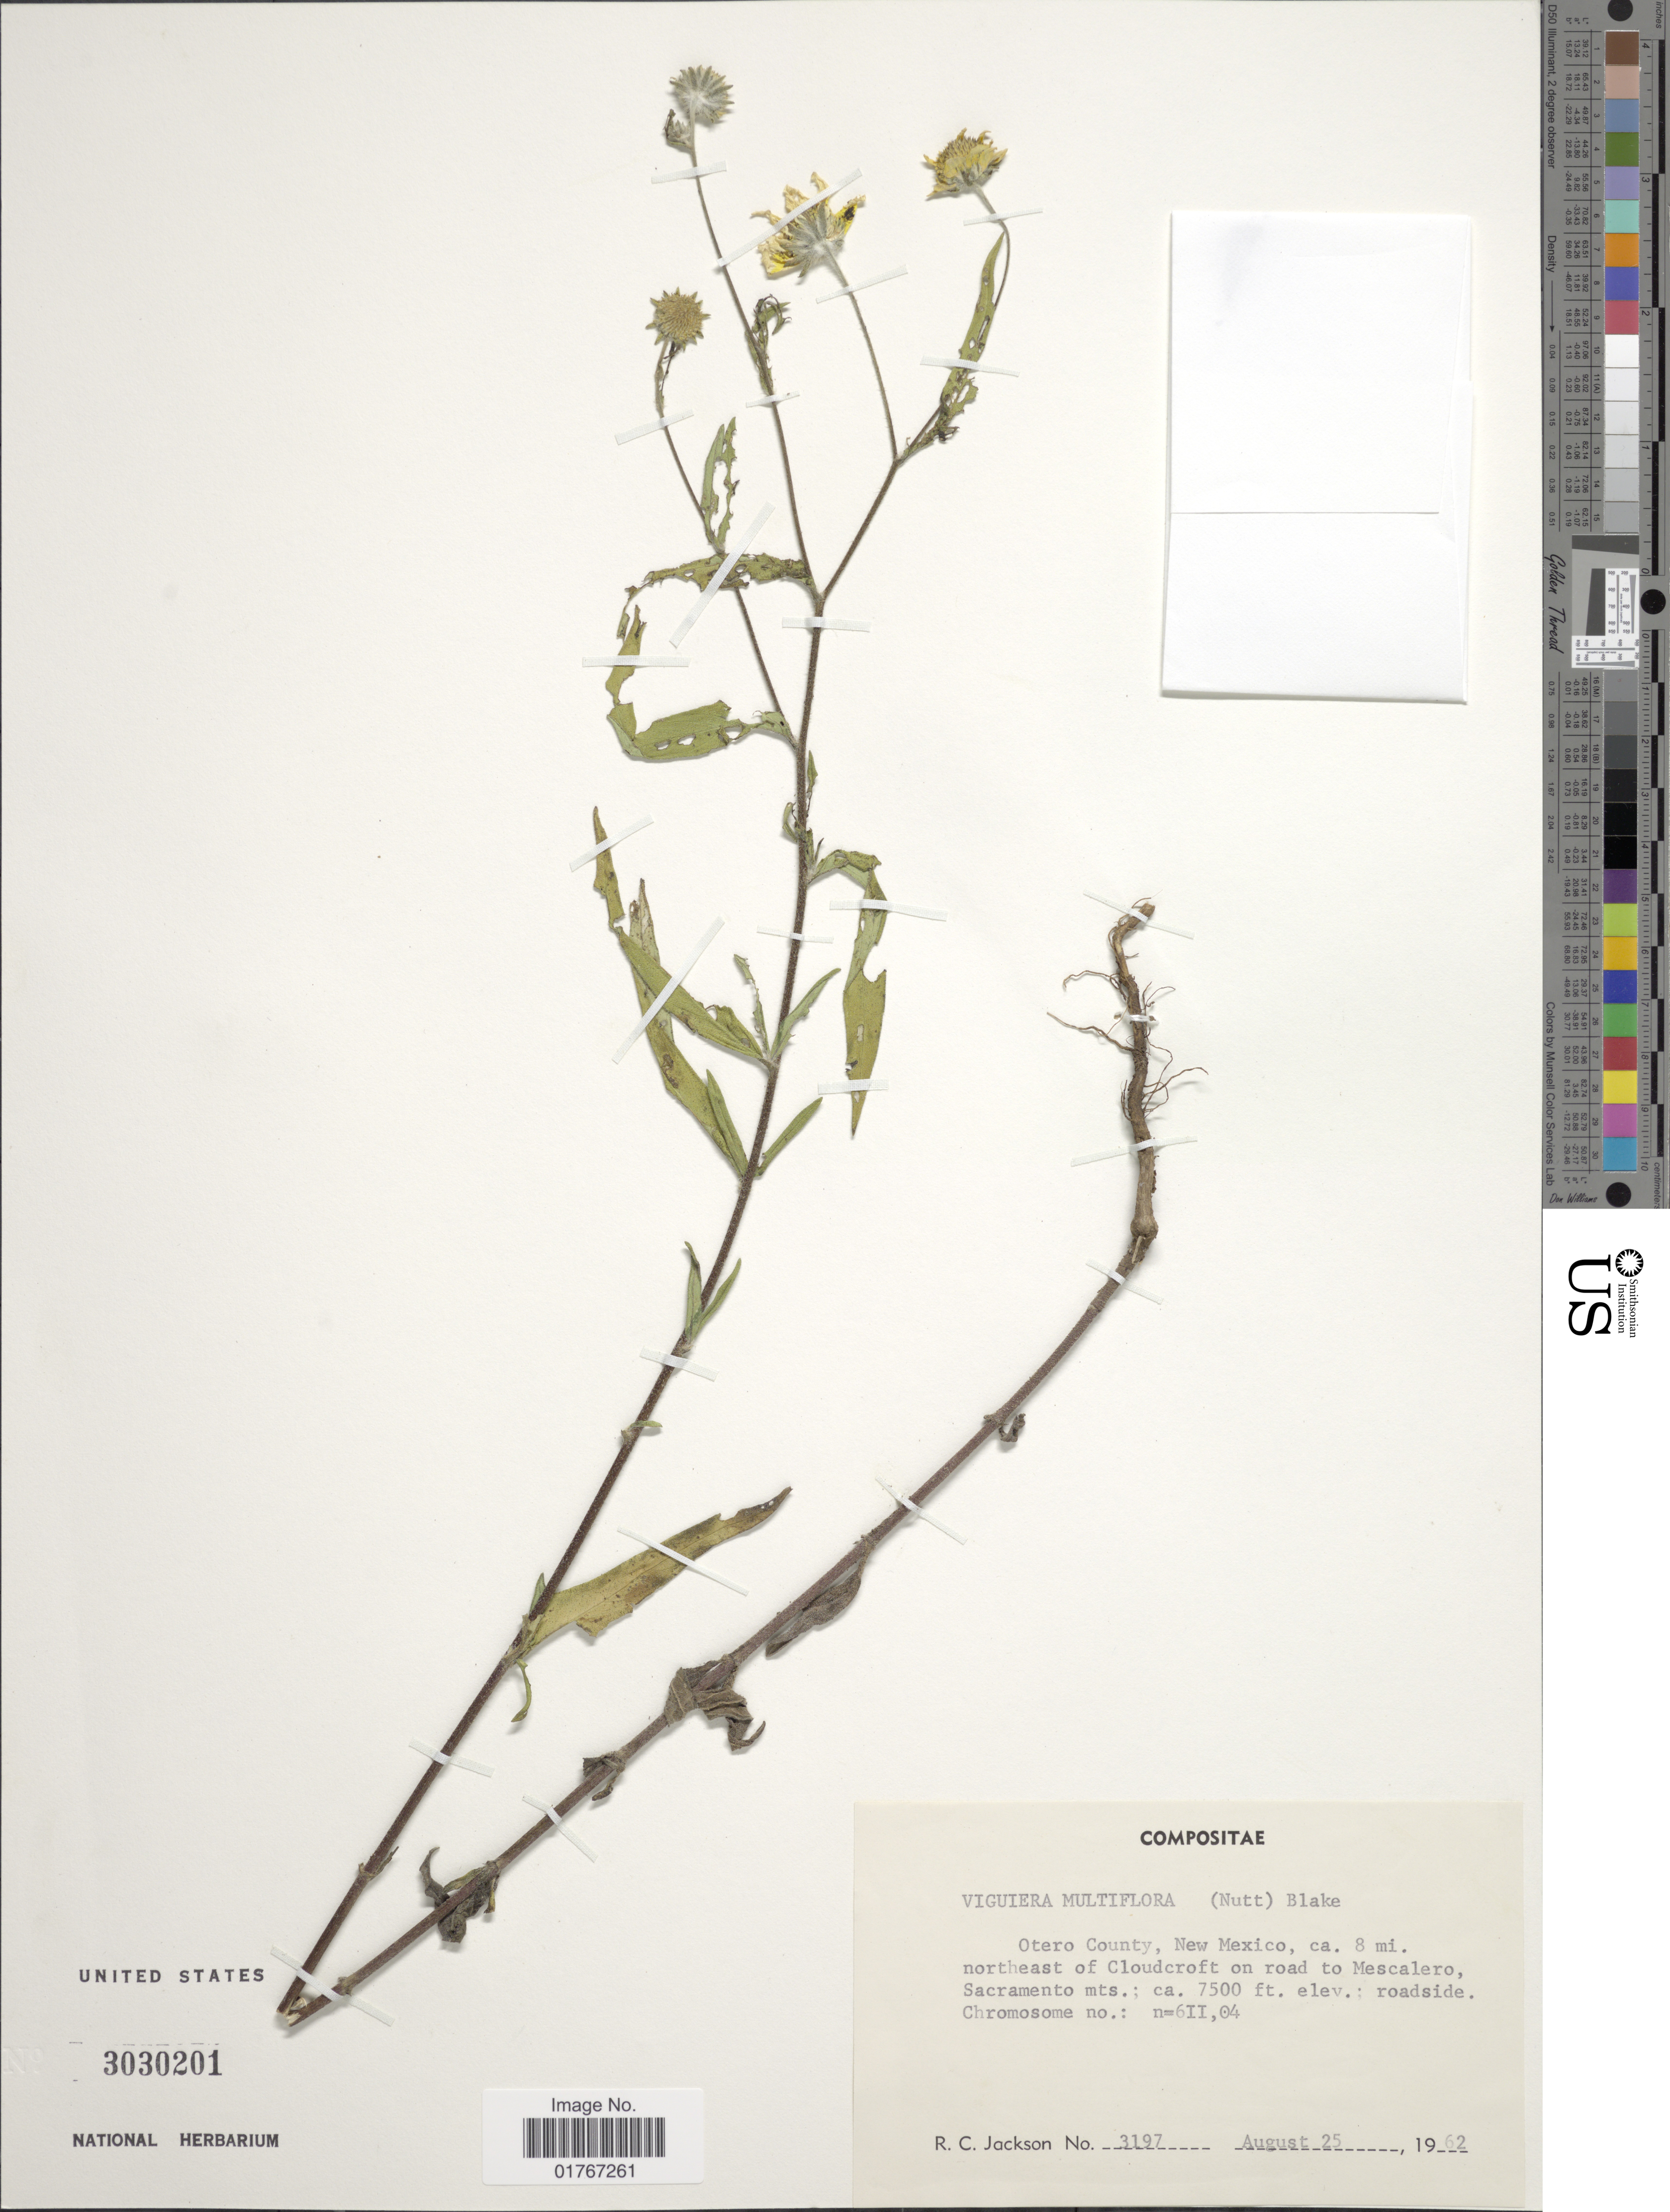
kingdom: Plantae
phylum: Tracheophyta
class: Magnoliopsida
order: Asterales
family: Asteraceae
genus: Heliomeris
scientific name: Heliomeris multiflora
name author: Nutt.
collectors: R. C. Jackson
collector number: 3197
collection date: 1962-08-25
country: United States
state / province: New Mexico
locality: Otero County, ca. 8 mi. northeast of Cloudcroft on road to Mescalero, Sacramento mts, roadside Chromosome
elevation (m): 2286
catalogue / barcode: US 3030201